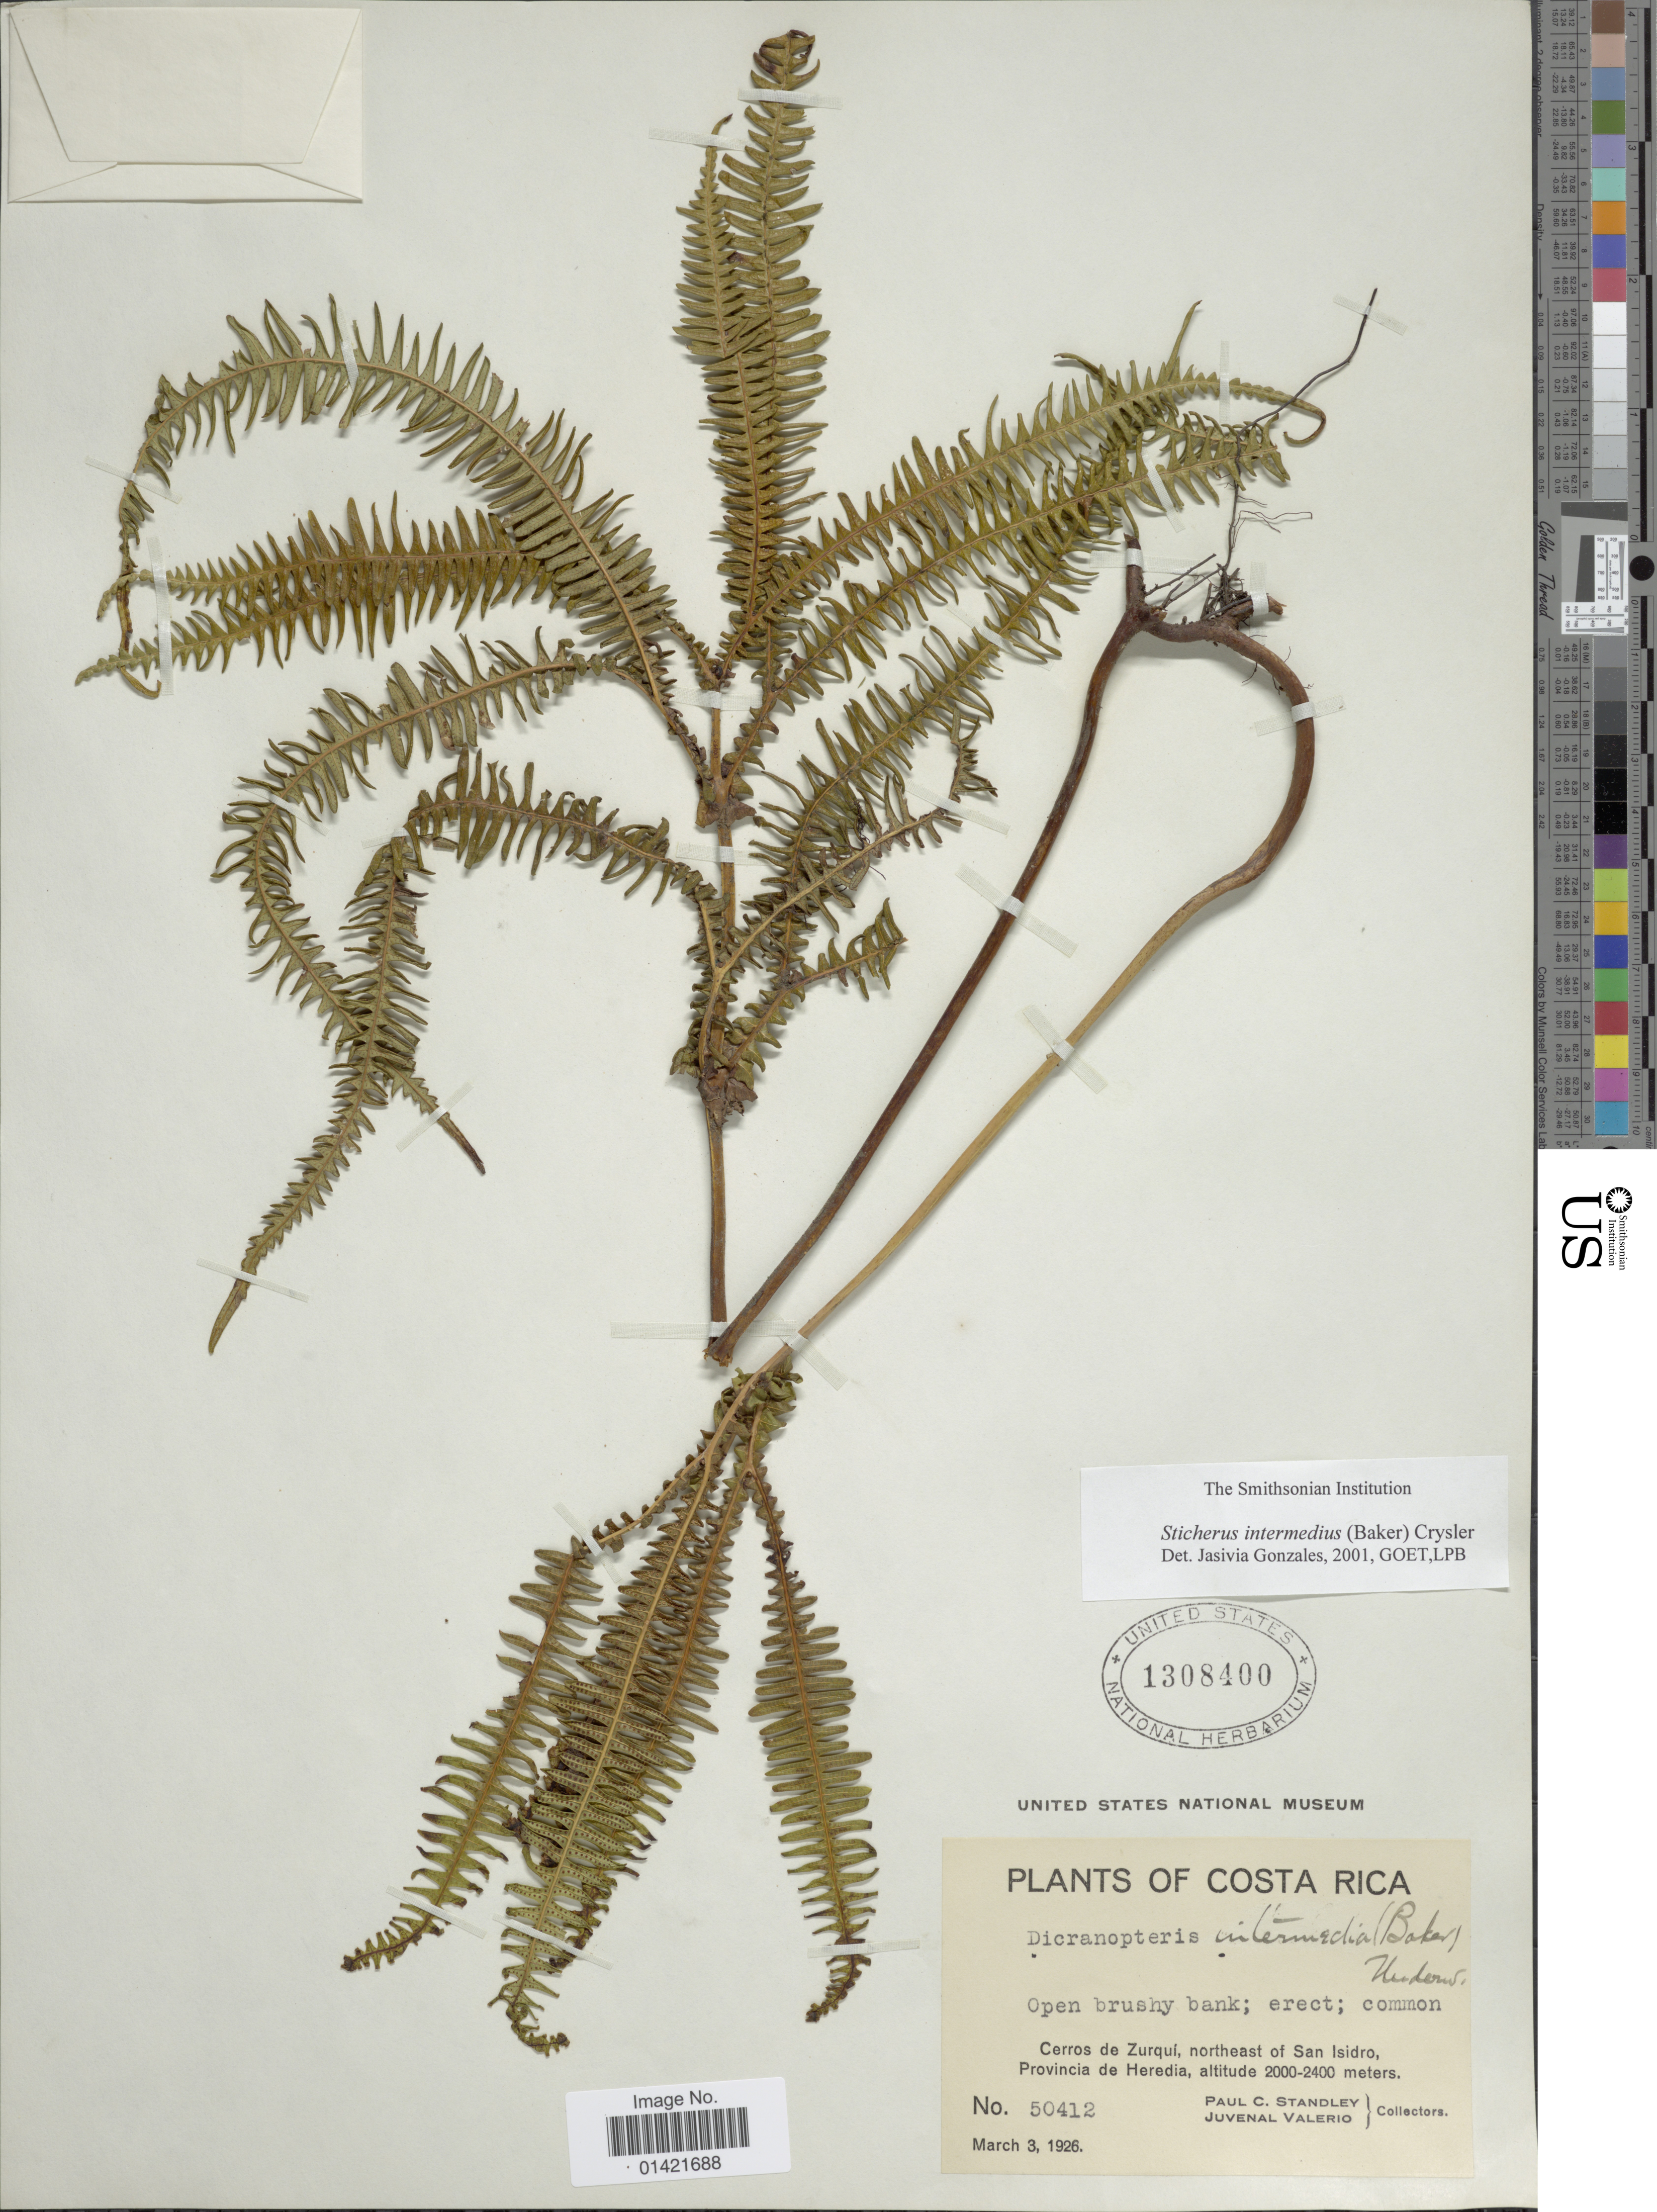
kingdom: Plantae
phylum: Tracheophyta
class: Polypodiopsida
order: Gleicheniales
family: Gleicheniaceae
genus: Sticherus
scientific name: Sticherus intermedius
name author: (Baker) Chrysler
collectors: P. C. Standley & J. Valerio R.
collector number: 50412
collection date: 1926-03-03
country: Costa Rica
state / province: Heredia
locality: Cerros de Zurqui, northeast of San Isidro, Provincia de Heredia.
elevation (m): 2000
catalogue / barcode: US 1308400